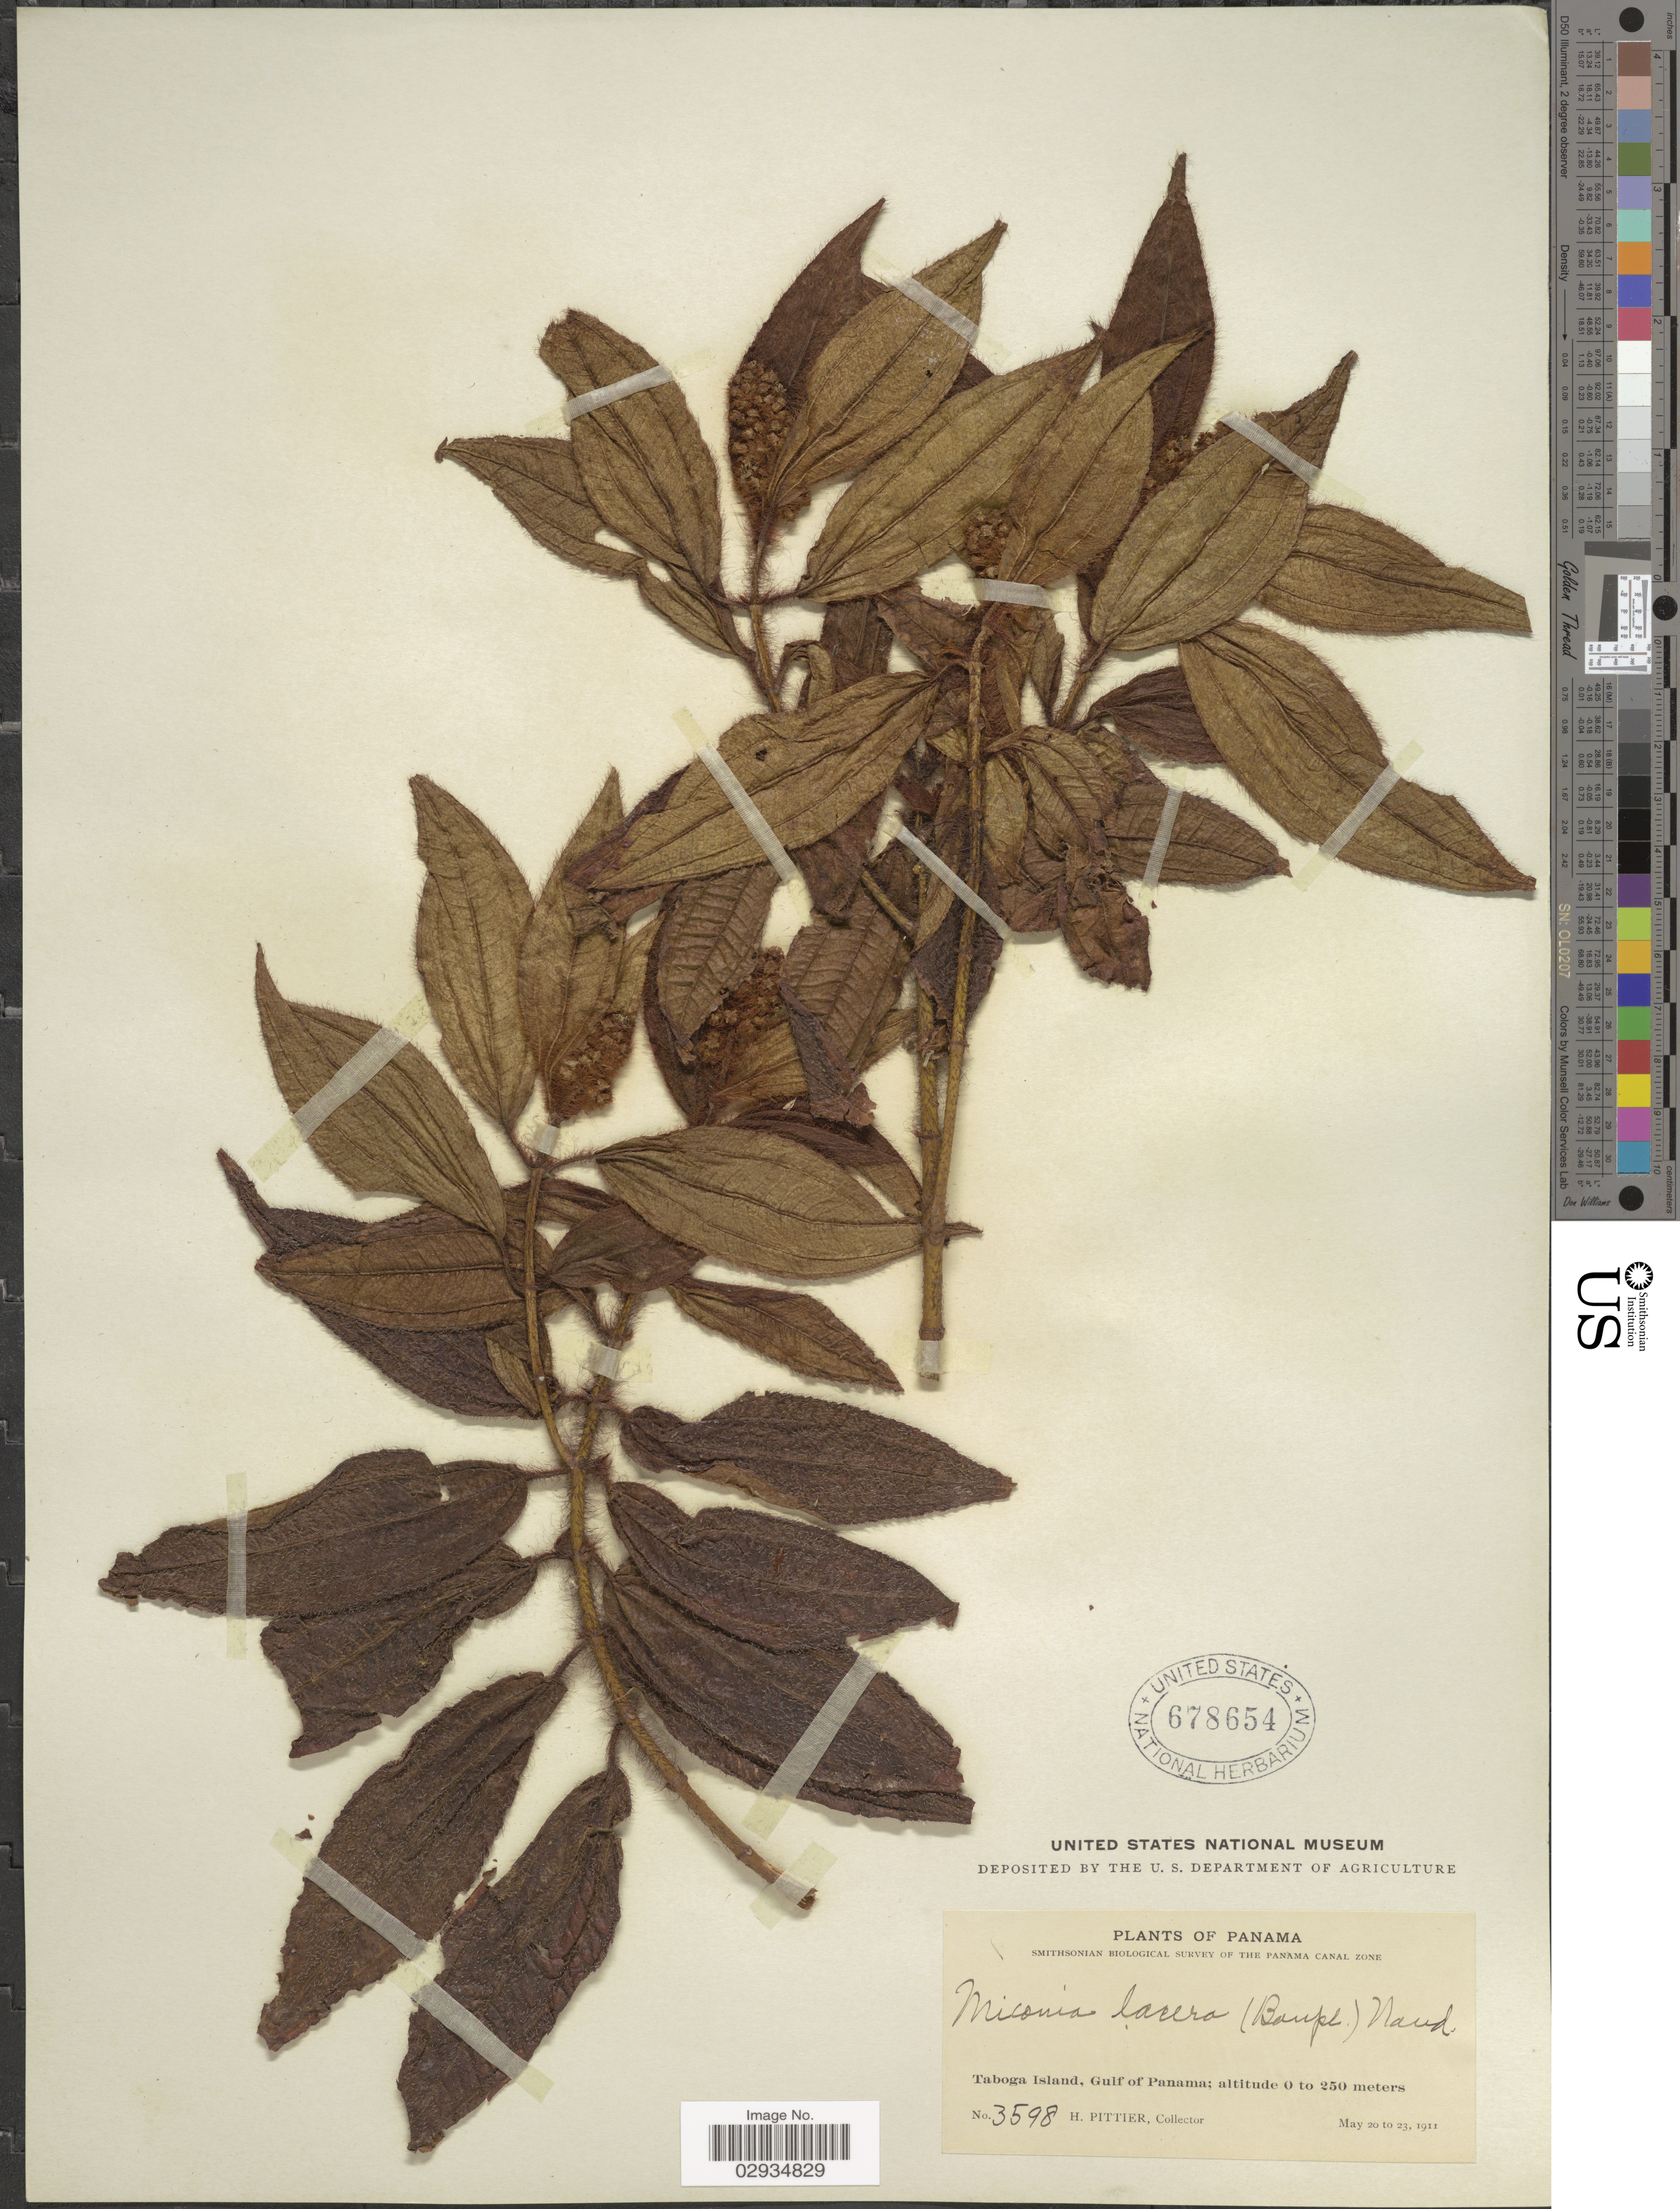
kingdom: Plantae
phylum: Tracheophyta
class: Magnoliopsida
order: Myrtales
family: Melastomataceae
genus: Miconia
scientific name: Miconia lacera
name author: (Bonpl.) Naudin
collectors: H. F. Pittier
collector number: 3598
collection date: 1911-05-20/1911-05-23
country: Panama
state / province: Panamá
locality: Taboga Island, Gulf of Panama.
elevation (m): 0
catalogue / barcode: US 678654